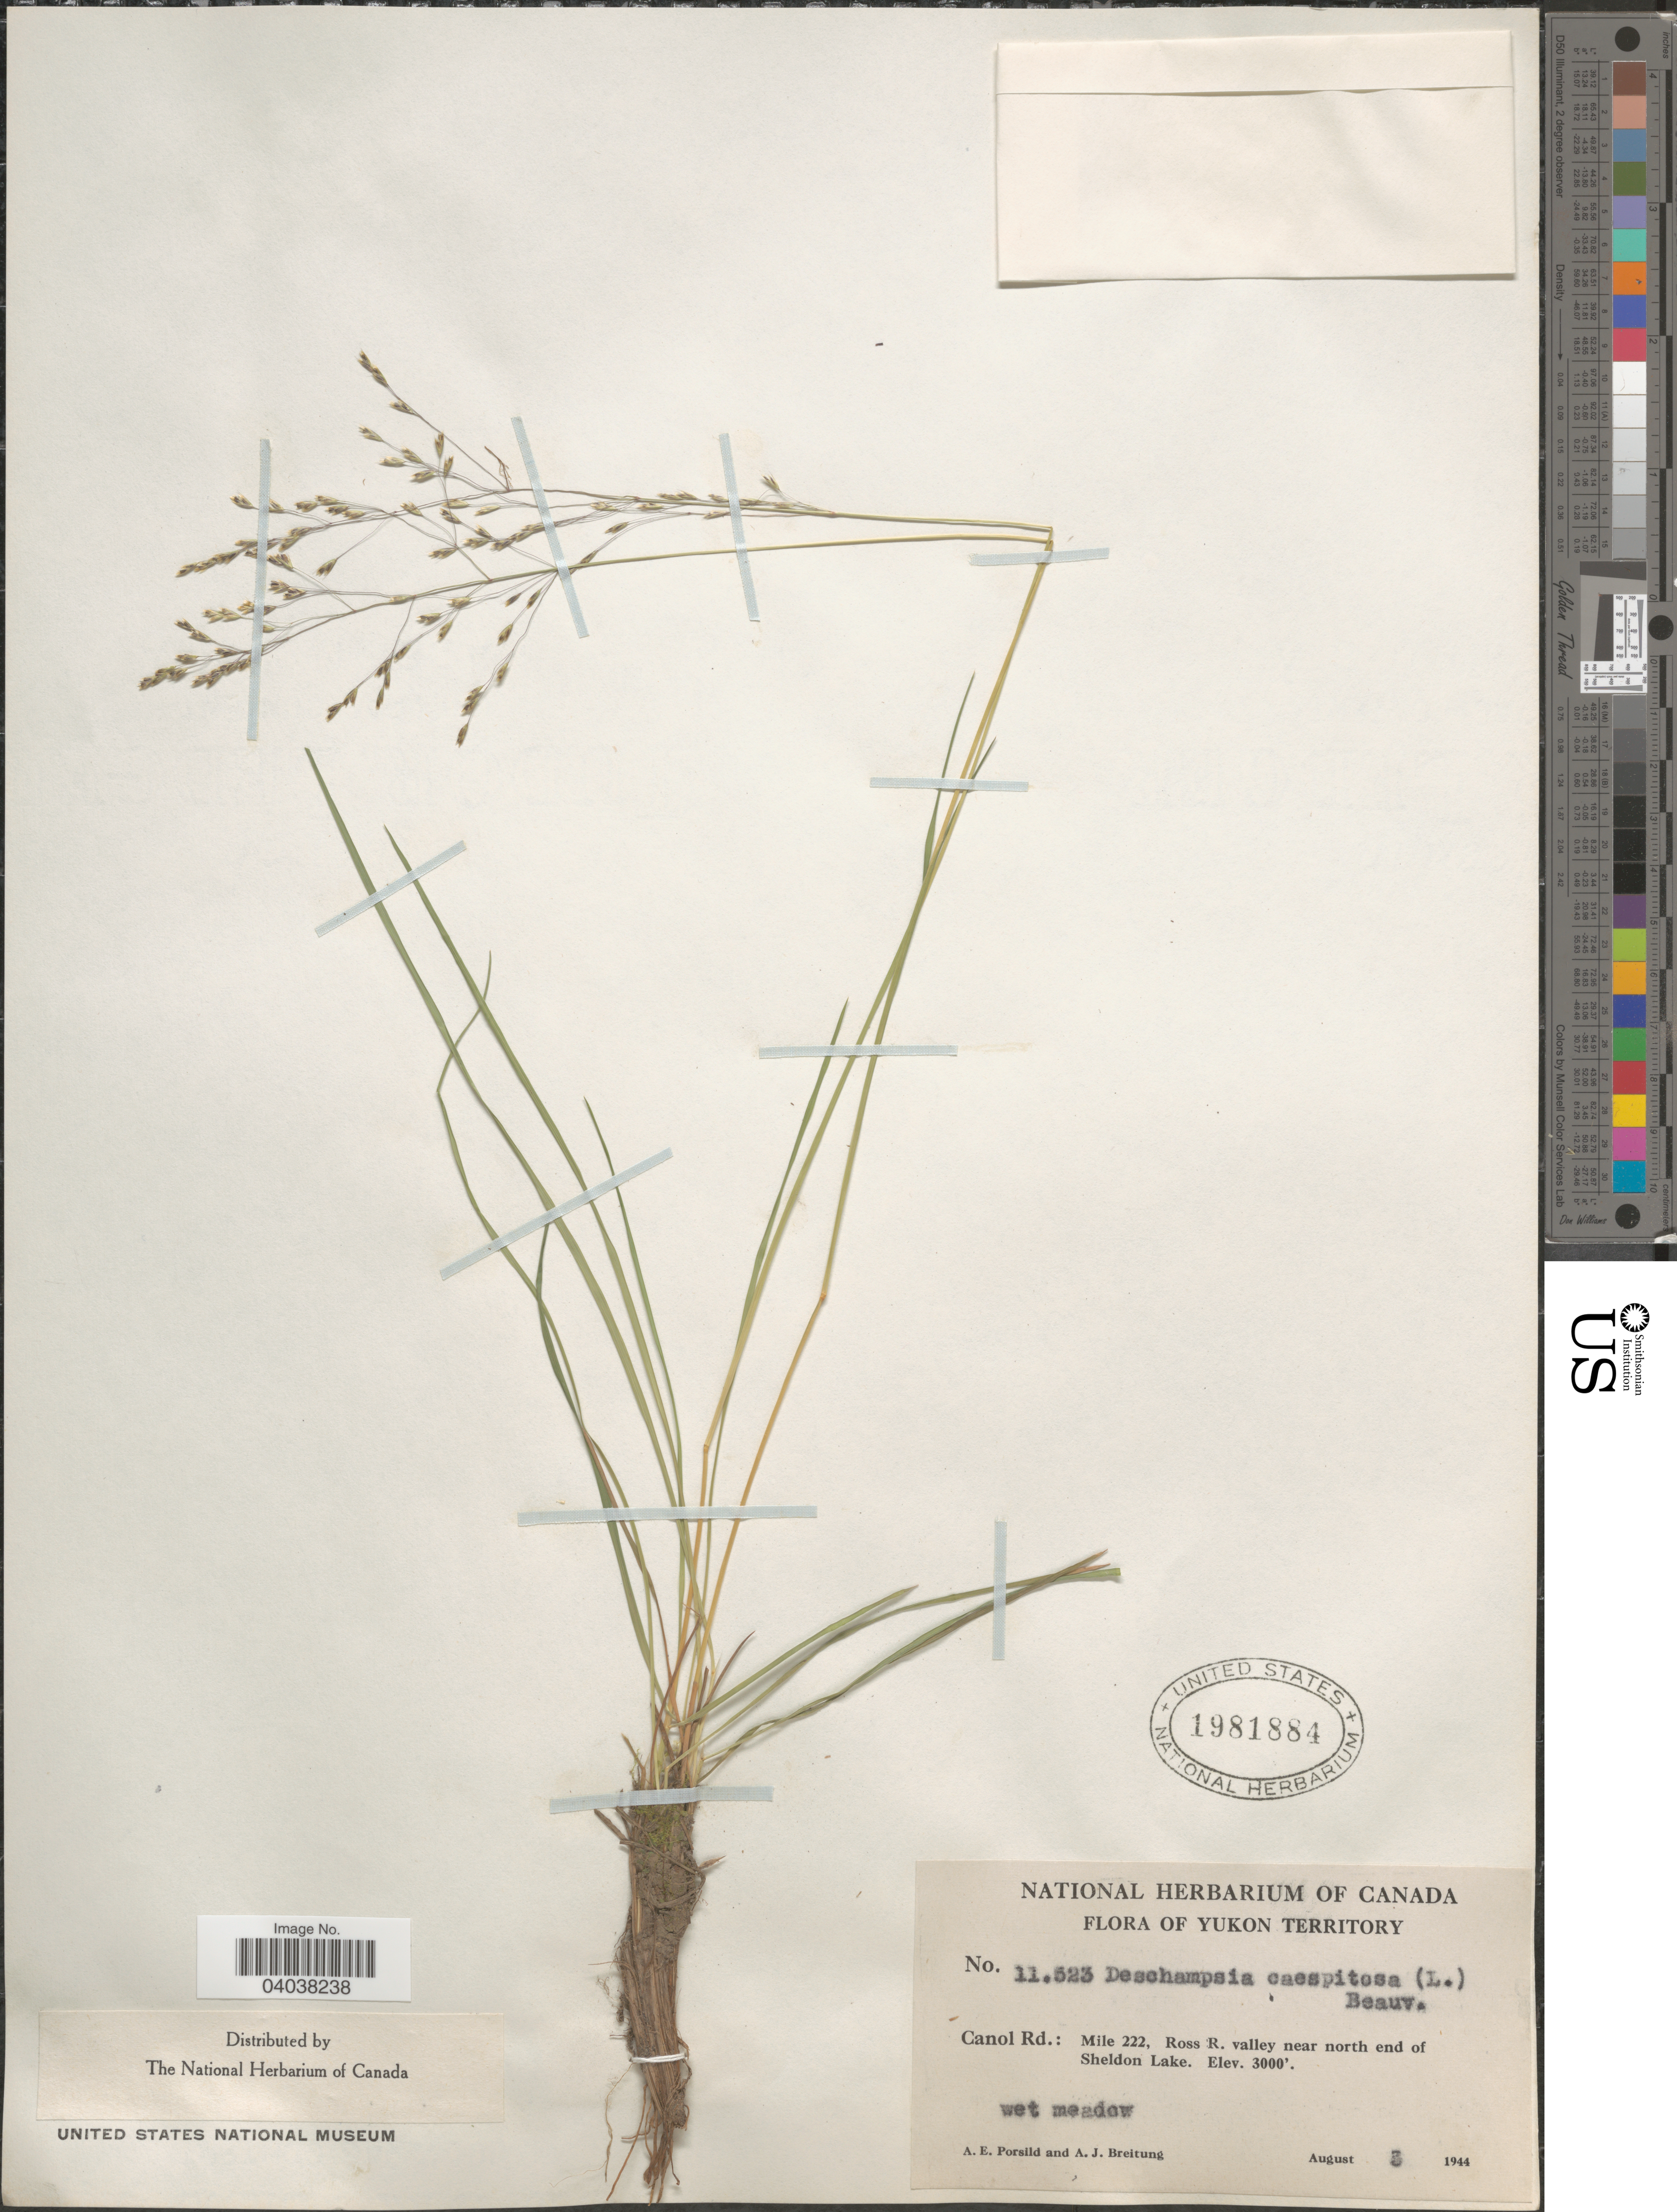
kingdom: Plantae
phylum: Tracheophyta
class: Liliopsida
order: Poales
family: Poaceae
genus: Deschampsia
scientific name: Deschampsia cespitosa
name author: (L.) P. Beauv.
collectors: A. E. Porsild & A. Breitung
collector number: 11523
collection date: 1944-08-03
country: Canada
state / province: Yukon Territory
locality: Canol Rd.: Mile 222, Ross R. valley near north end of Sheldon Lake.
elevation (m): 914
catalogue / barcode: US 1981884